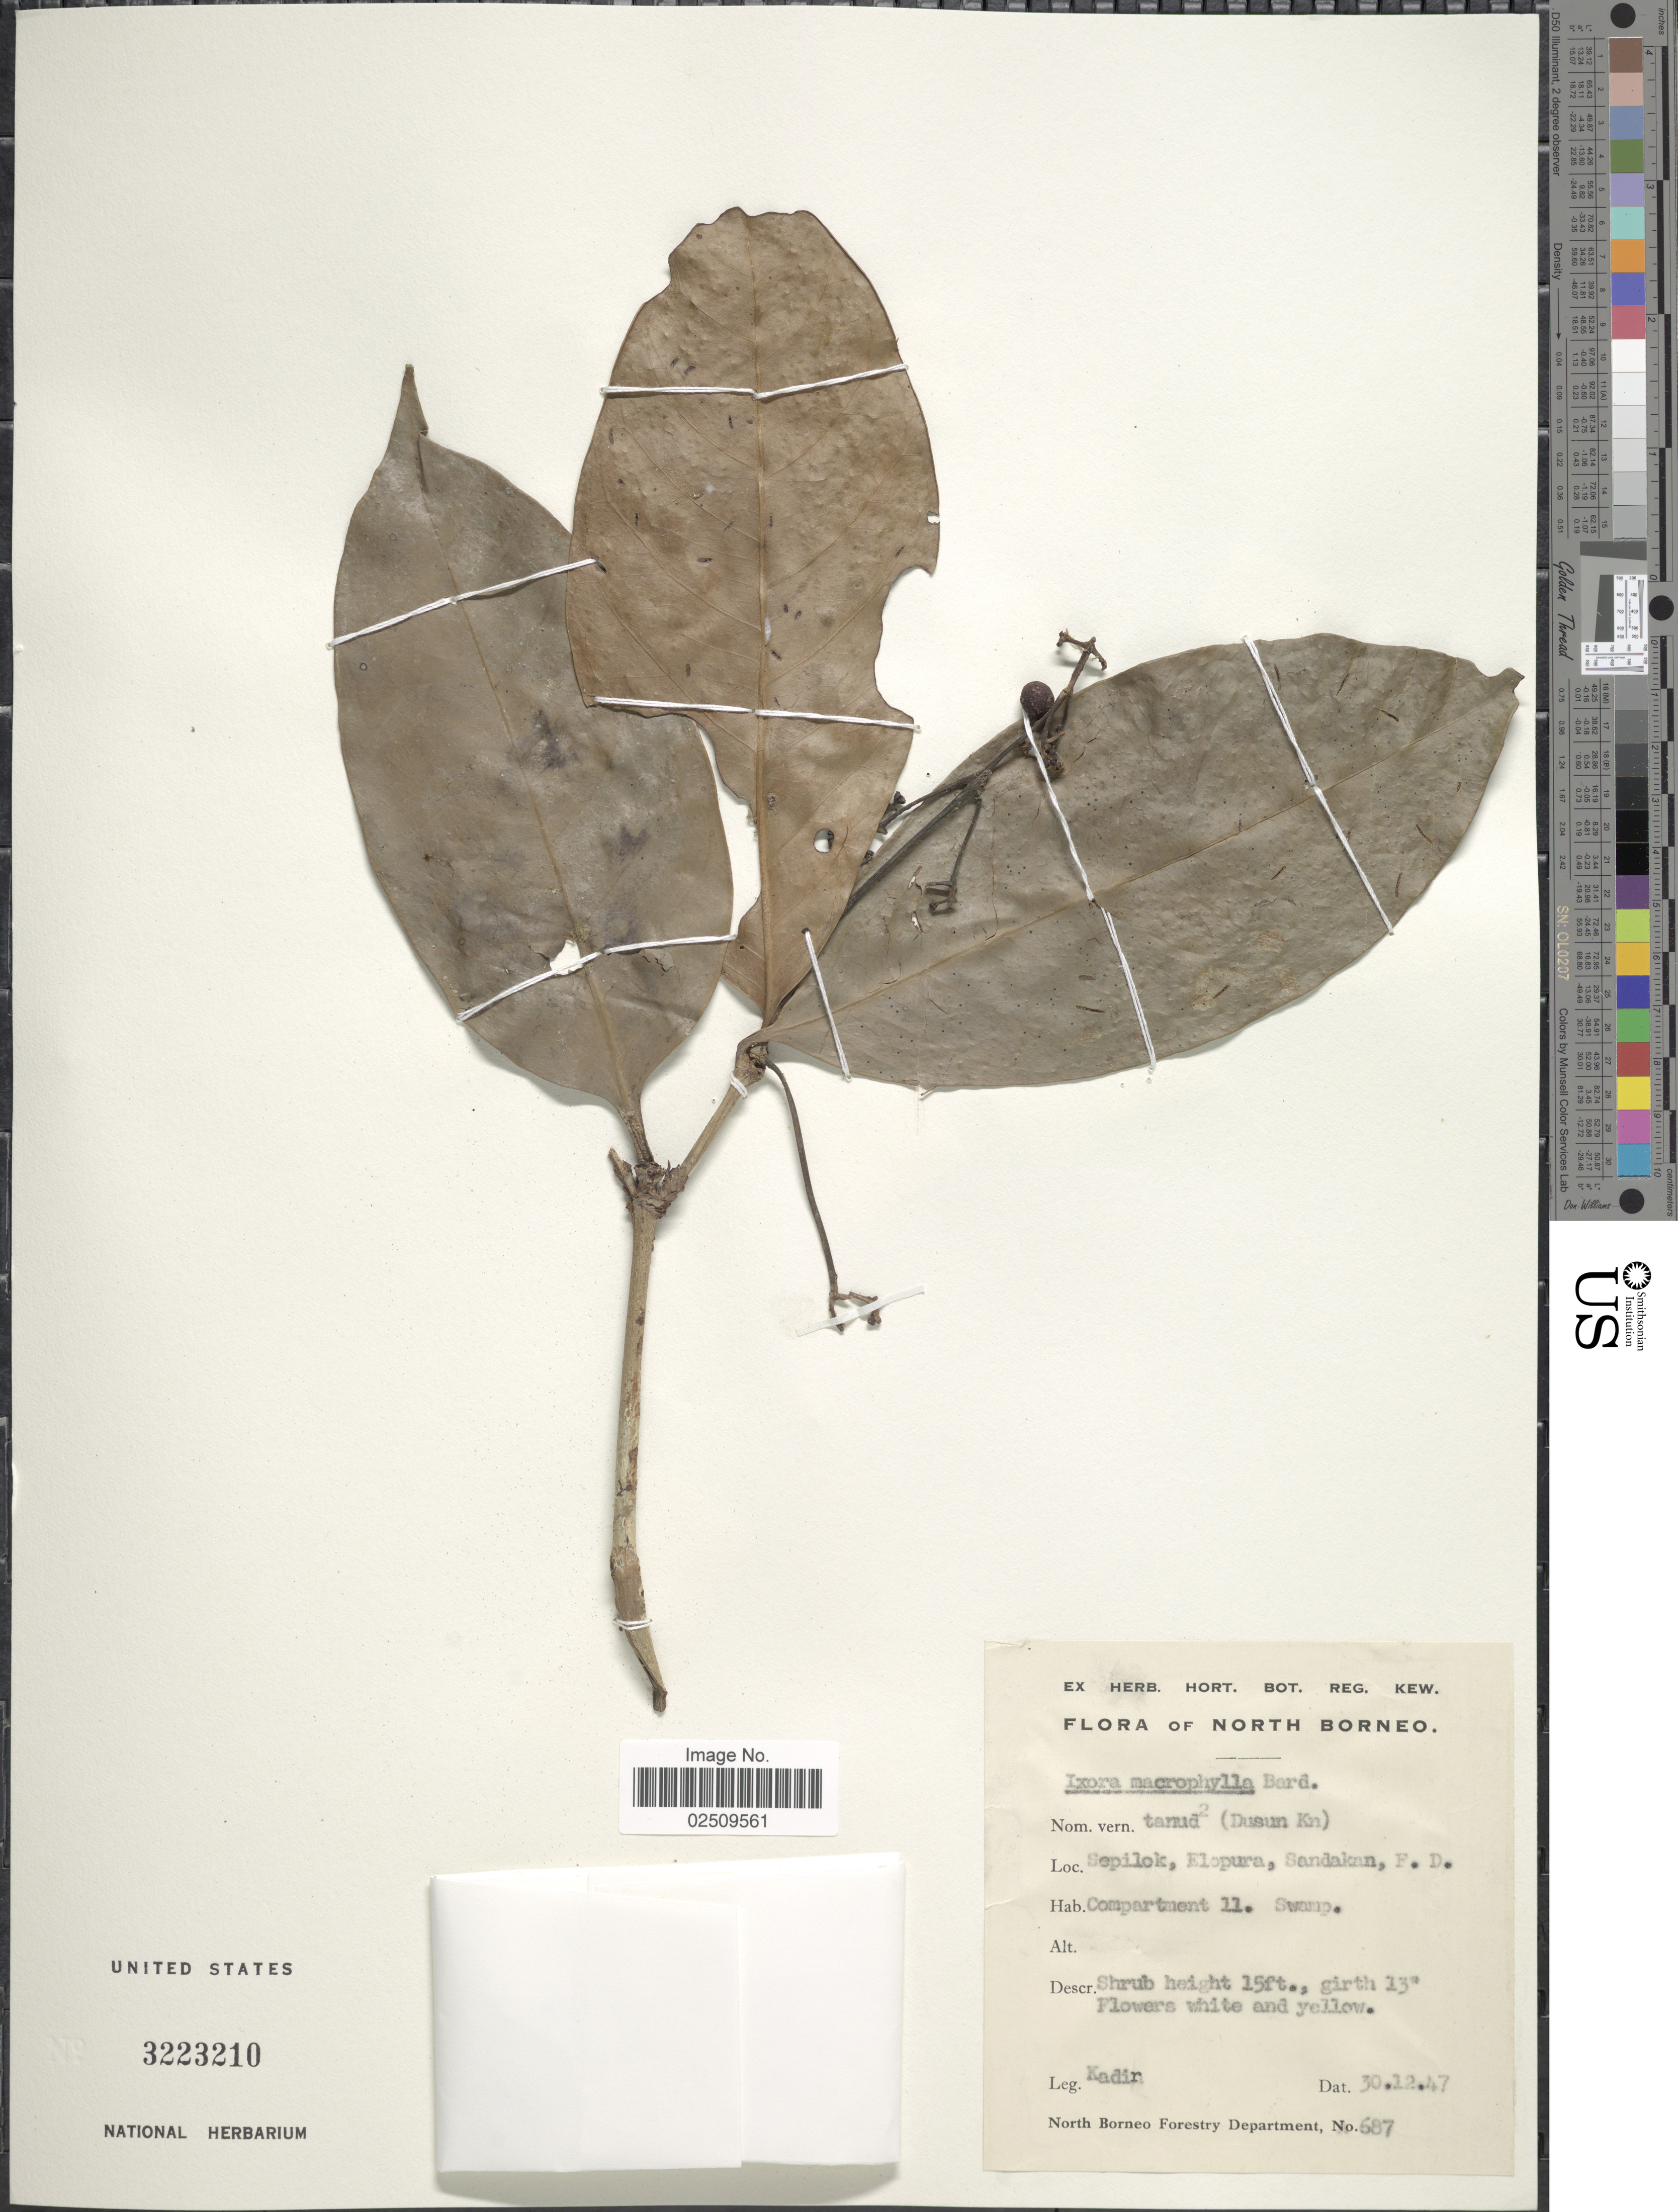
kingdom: Plantae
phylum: Tracheophyta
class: Magnoliopsida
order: Gentianales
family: Rubiaceae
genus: Ixora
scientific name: Ixora macrophylla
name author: Bartl. ex DC.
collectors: -. Kadir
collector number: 687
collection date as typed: Transcribed d/m/y: 30/12/47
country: Malaysia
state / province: Sabah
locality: North Borneo, Sepilok, Elopura, Sandakan, F. D. Compartment 11 Swamp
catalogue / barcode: US 3223210